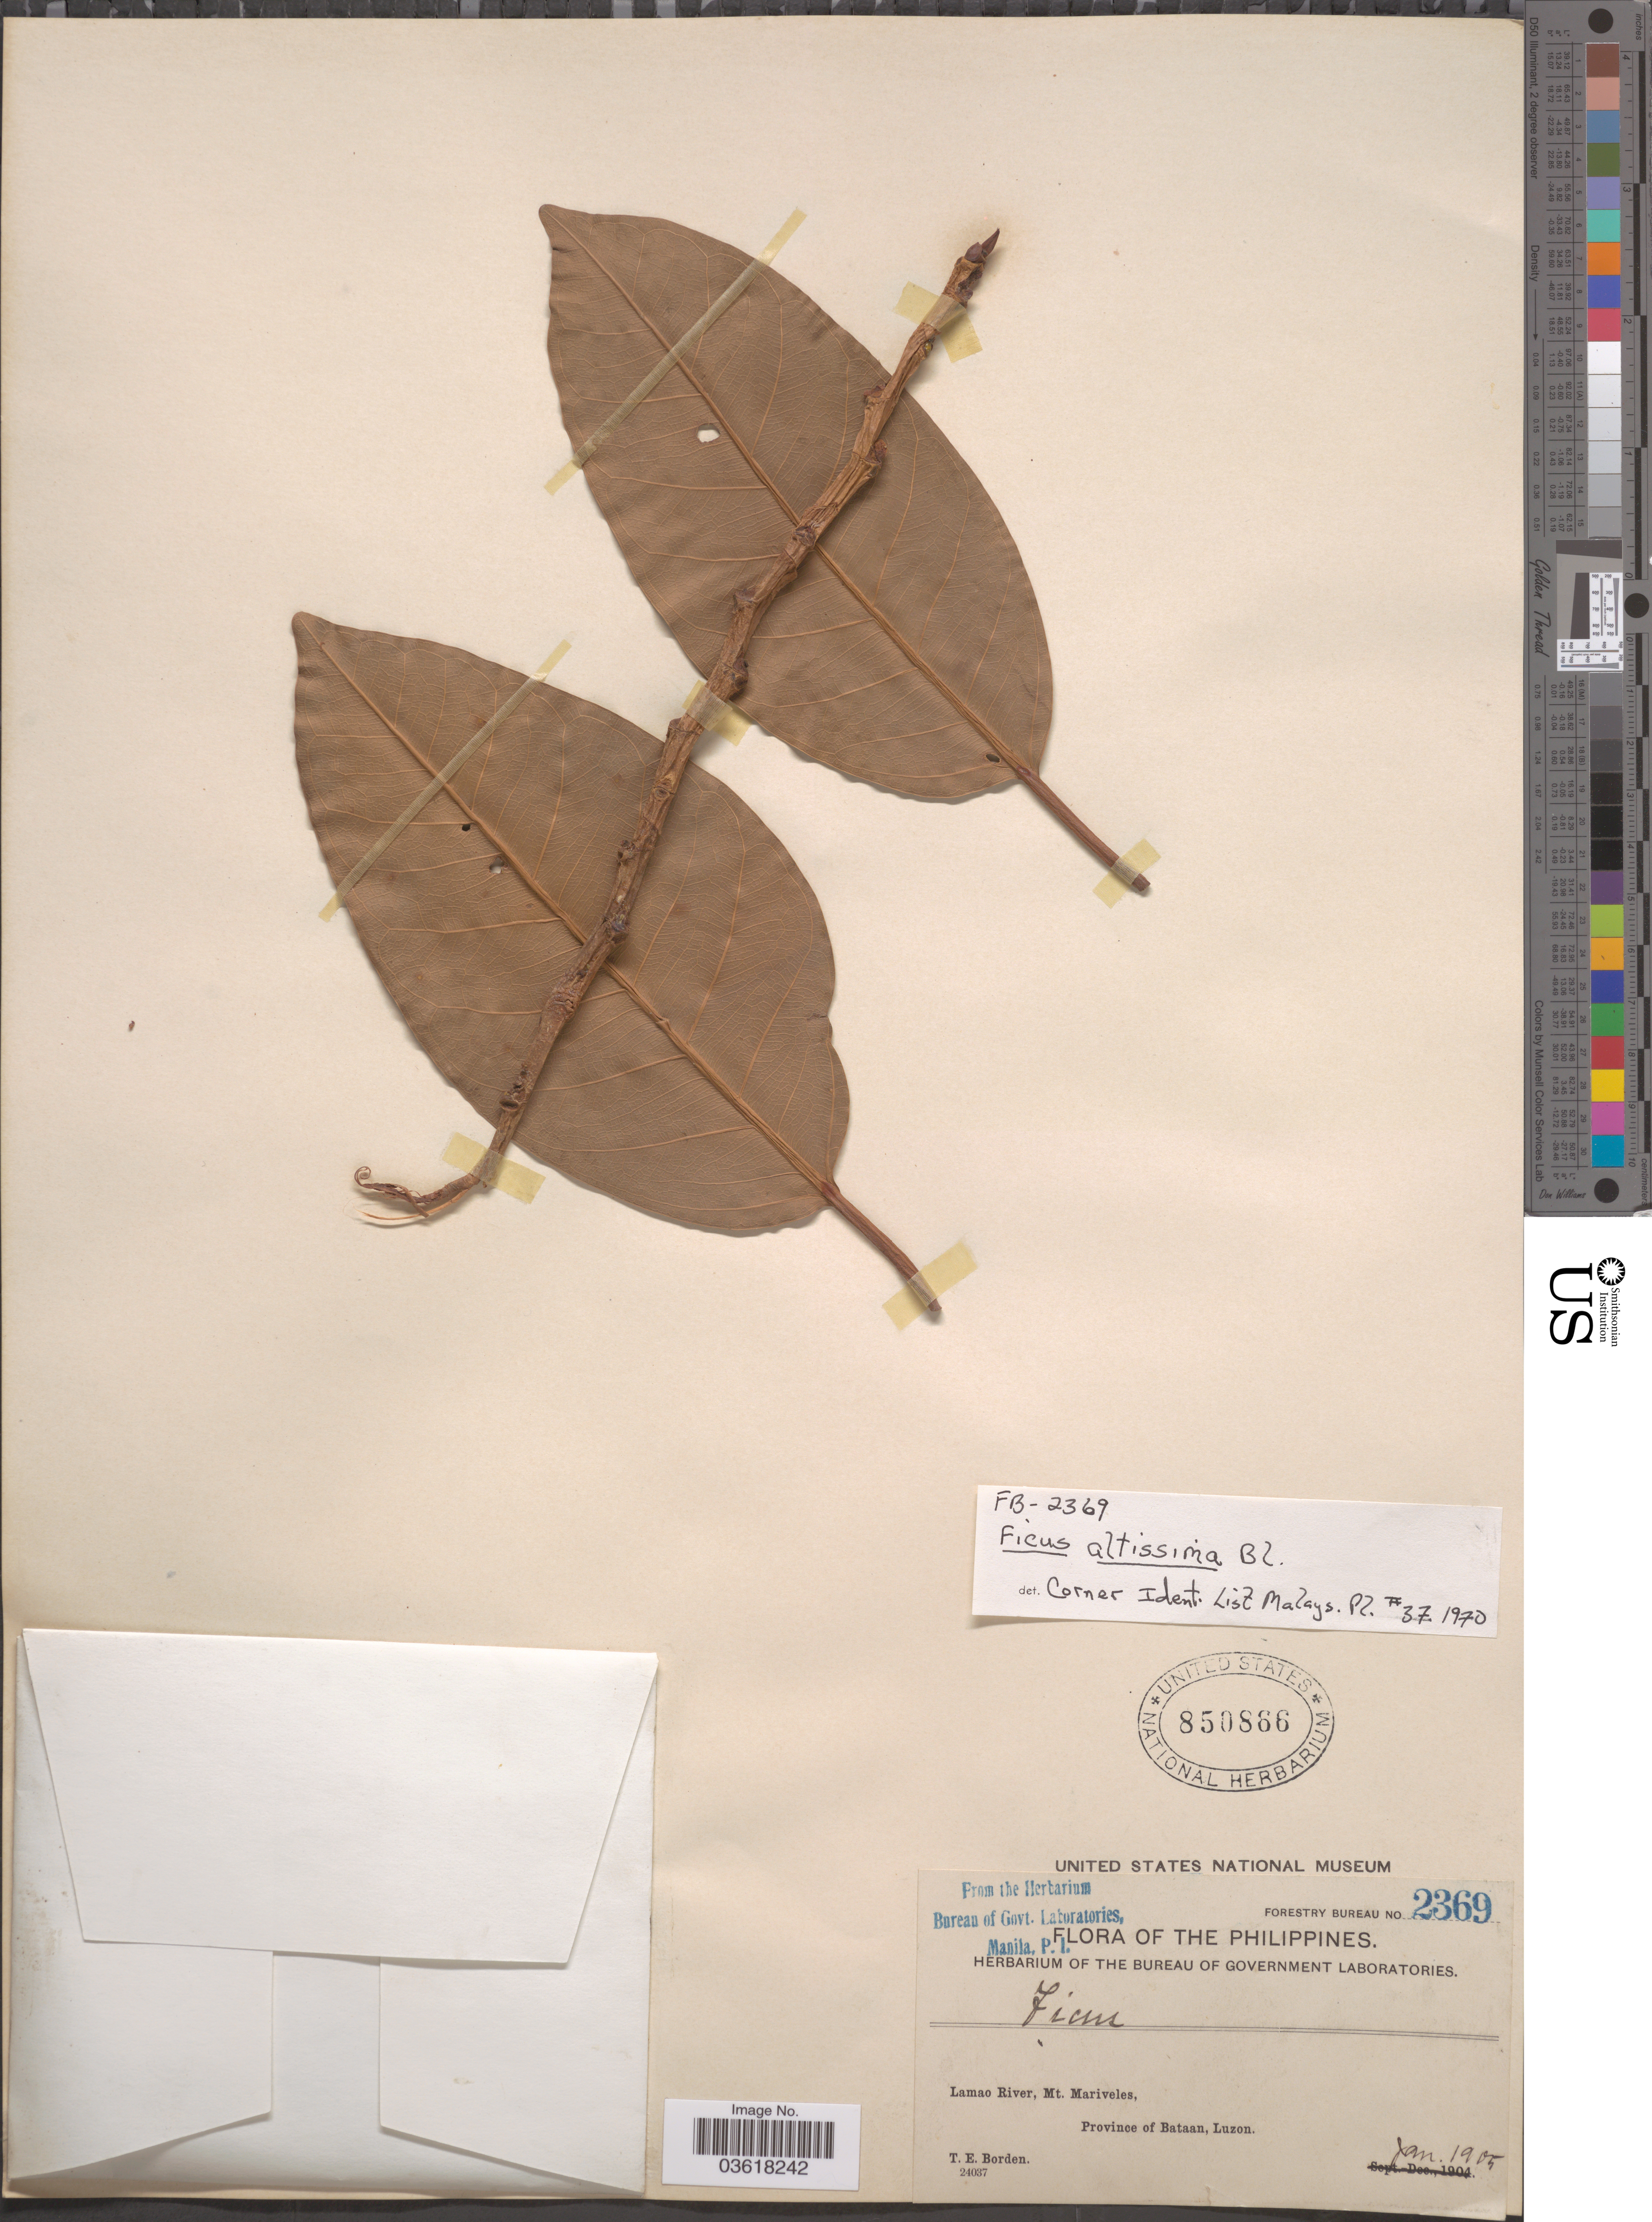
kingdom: Plantae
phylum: Tracheophyta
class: Magnoliopsida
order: Rosales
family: Moraceae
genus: Ficus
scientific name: Ficus altissima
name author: Blume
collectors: T. E. Borden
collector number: Forestry Bureau 2369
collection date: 1905-01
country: Philippines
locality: Lamao River, Mt. Mariveles, Province of Bataan, Luzon.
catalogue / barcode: US 850866